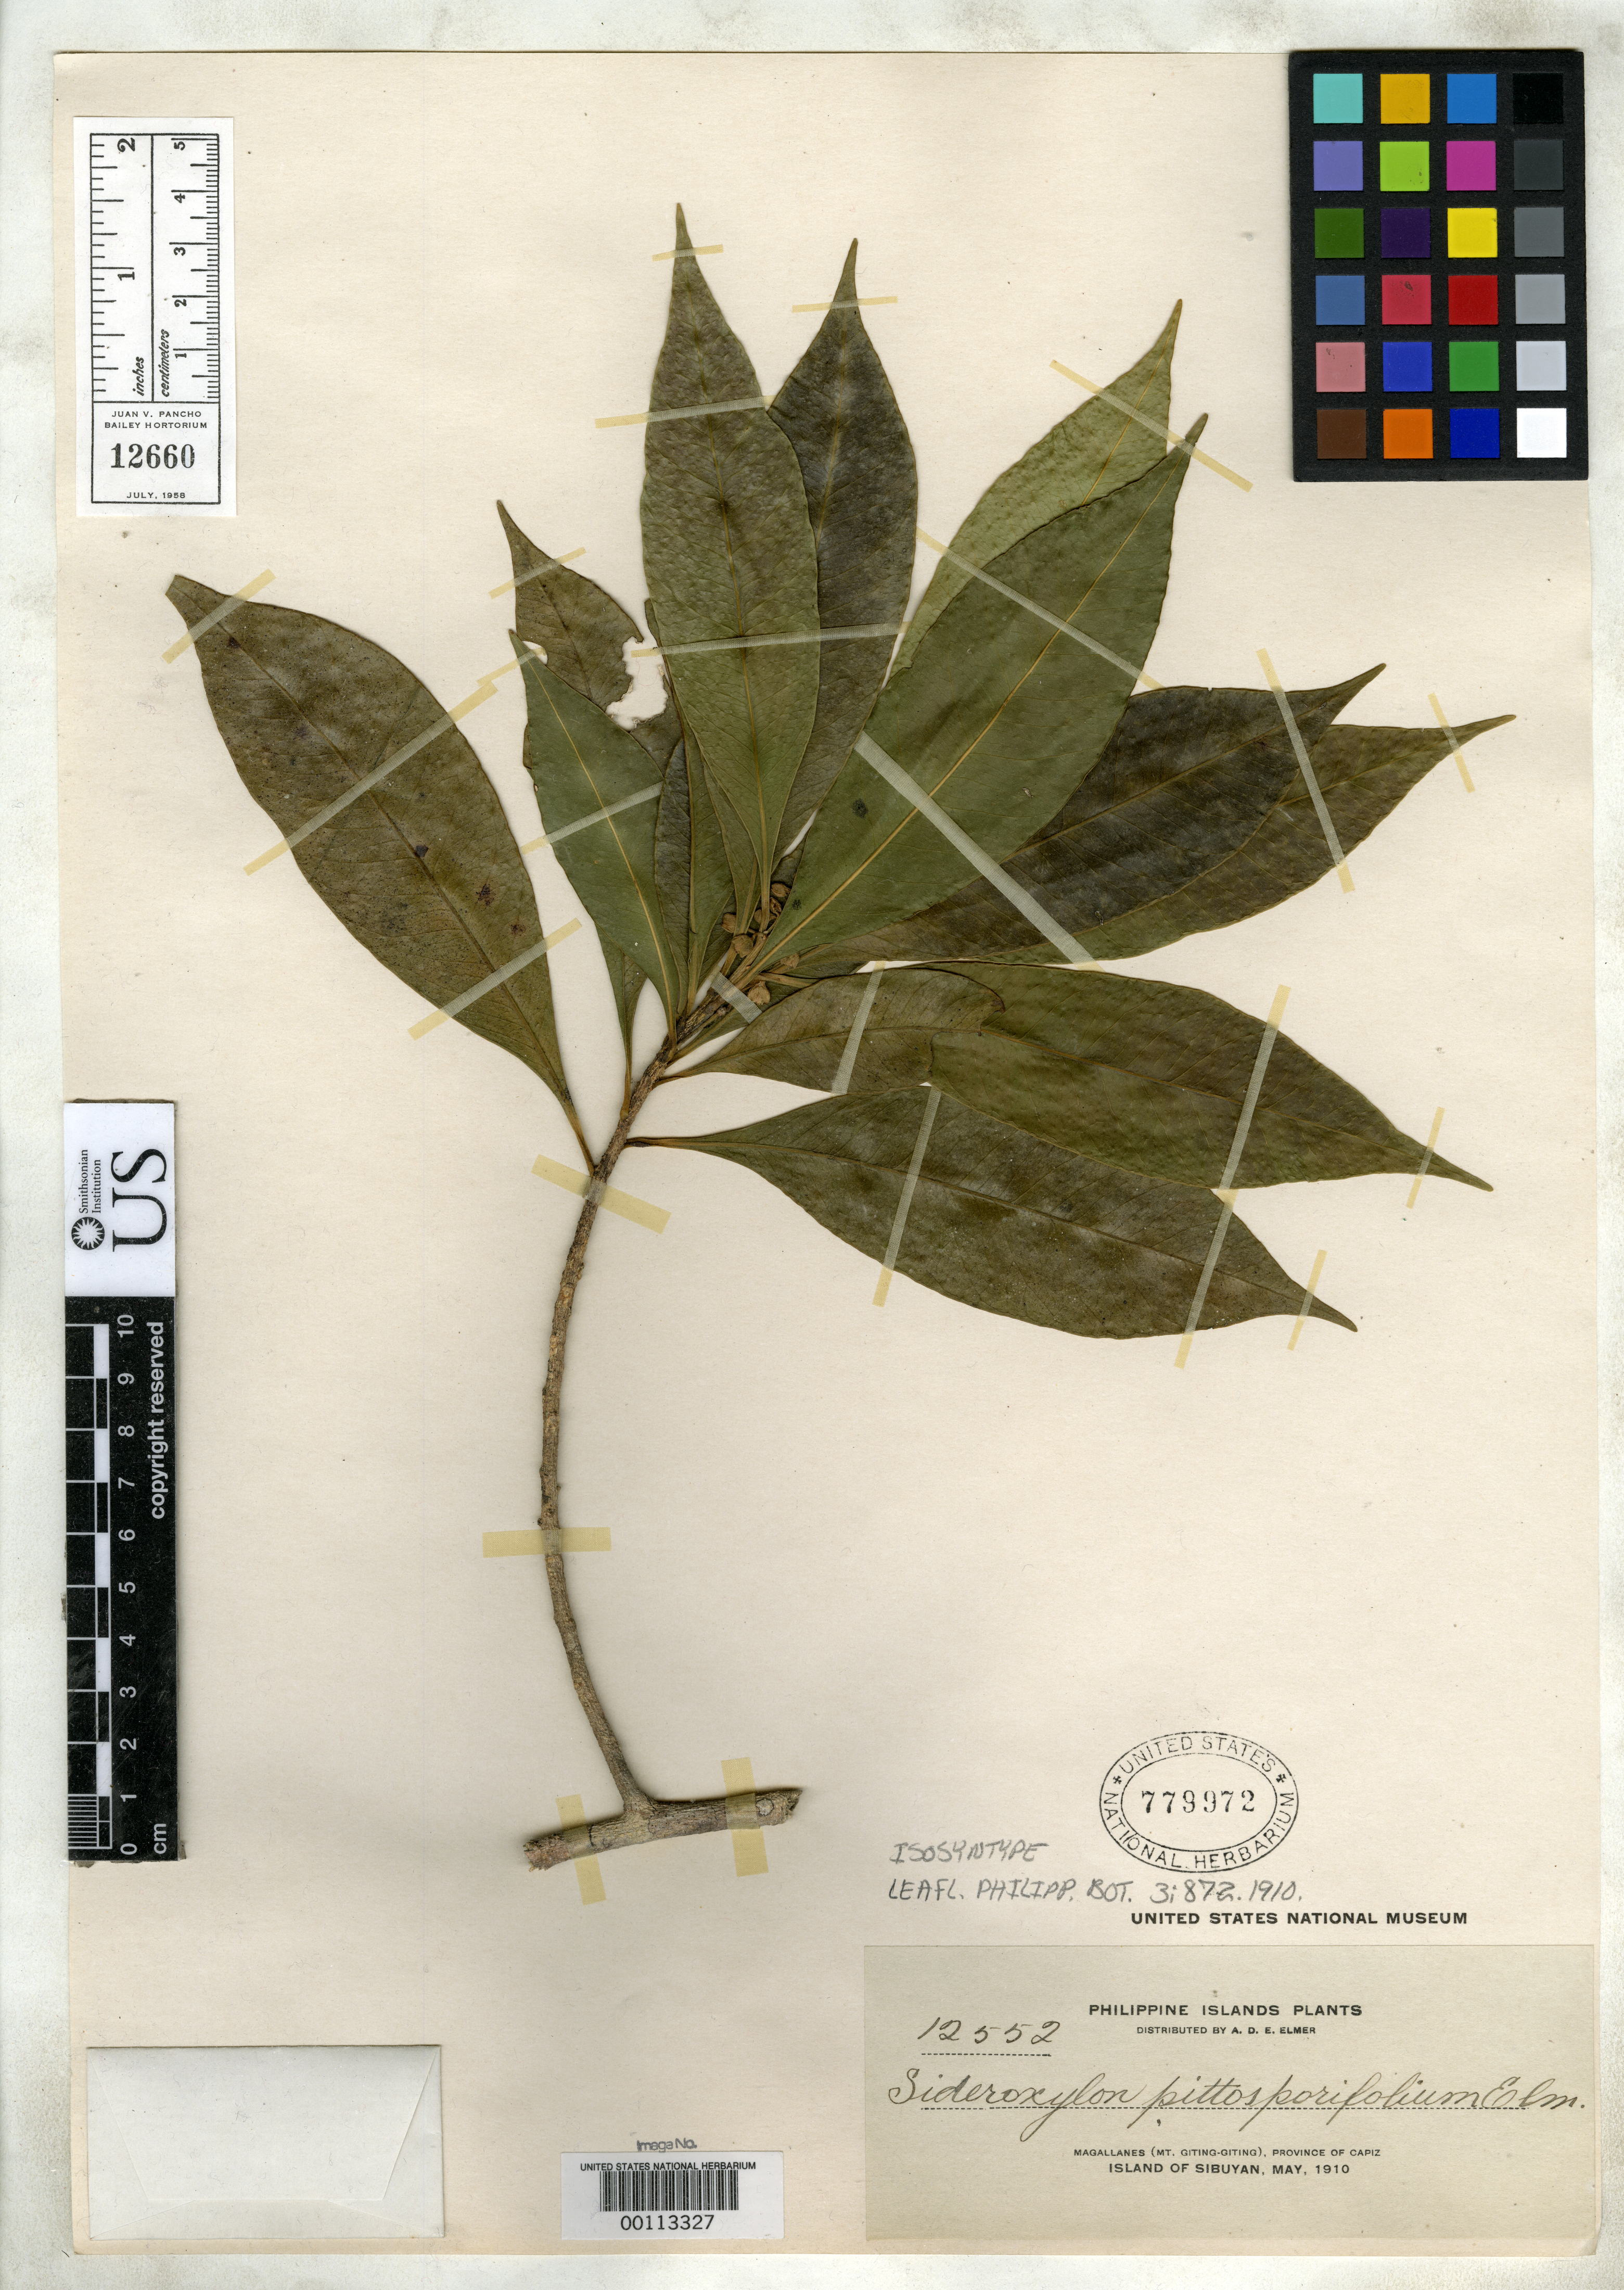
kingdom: Plantae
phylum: Tracheophyta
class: Magnoliopsida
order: Ericales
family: Sapotaceae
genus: Sideroxylon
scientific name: Sideroxylon pittosporifolium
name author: Elmer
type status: Isosyntype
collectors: A. D. E. Elmer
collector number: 12552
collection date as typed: May 1910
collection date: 1910-05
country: Philippines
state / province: Mimaropa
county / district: Romblon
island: Sibuyan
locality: Magallanes, Mt. Giting-Giting.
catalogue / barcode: US 779972